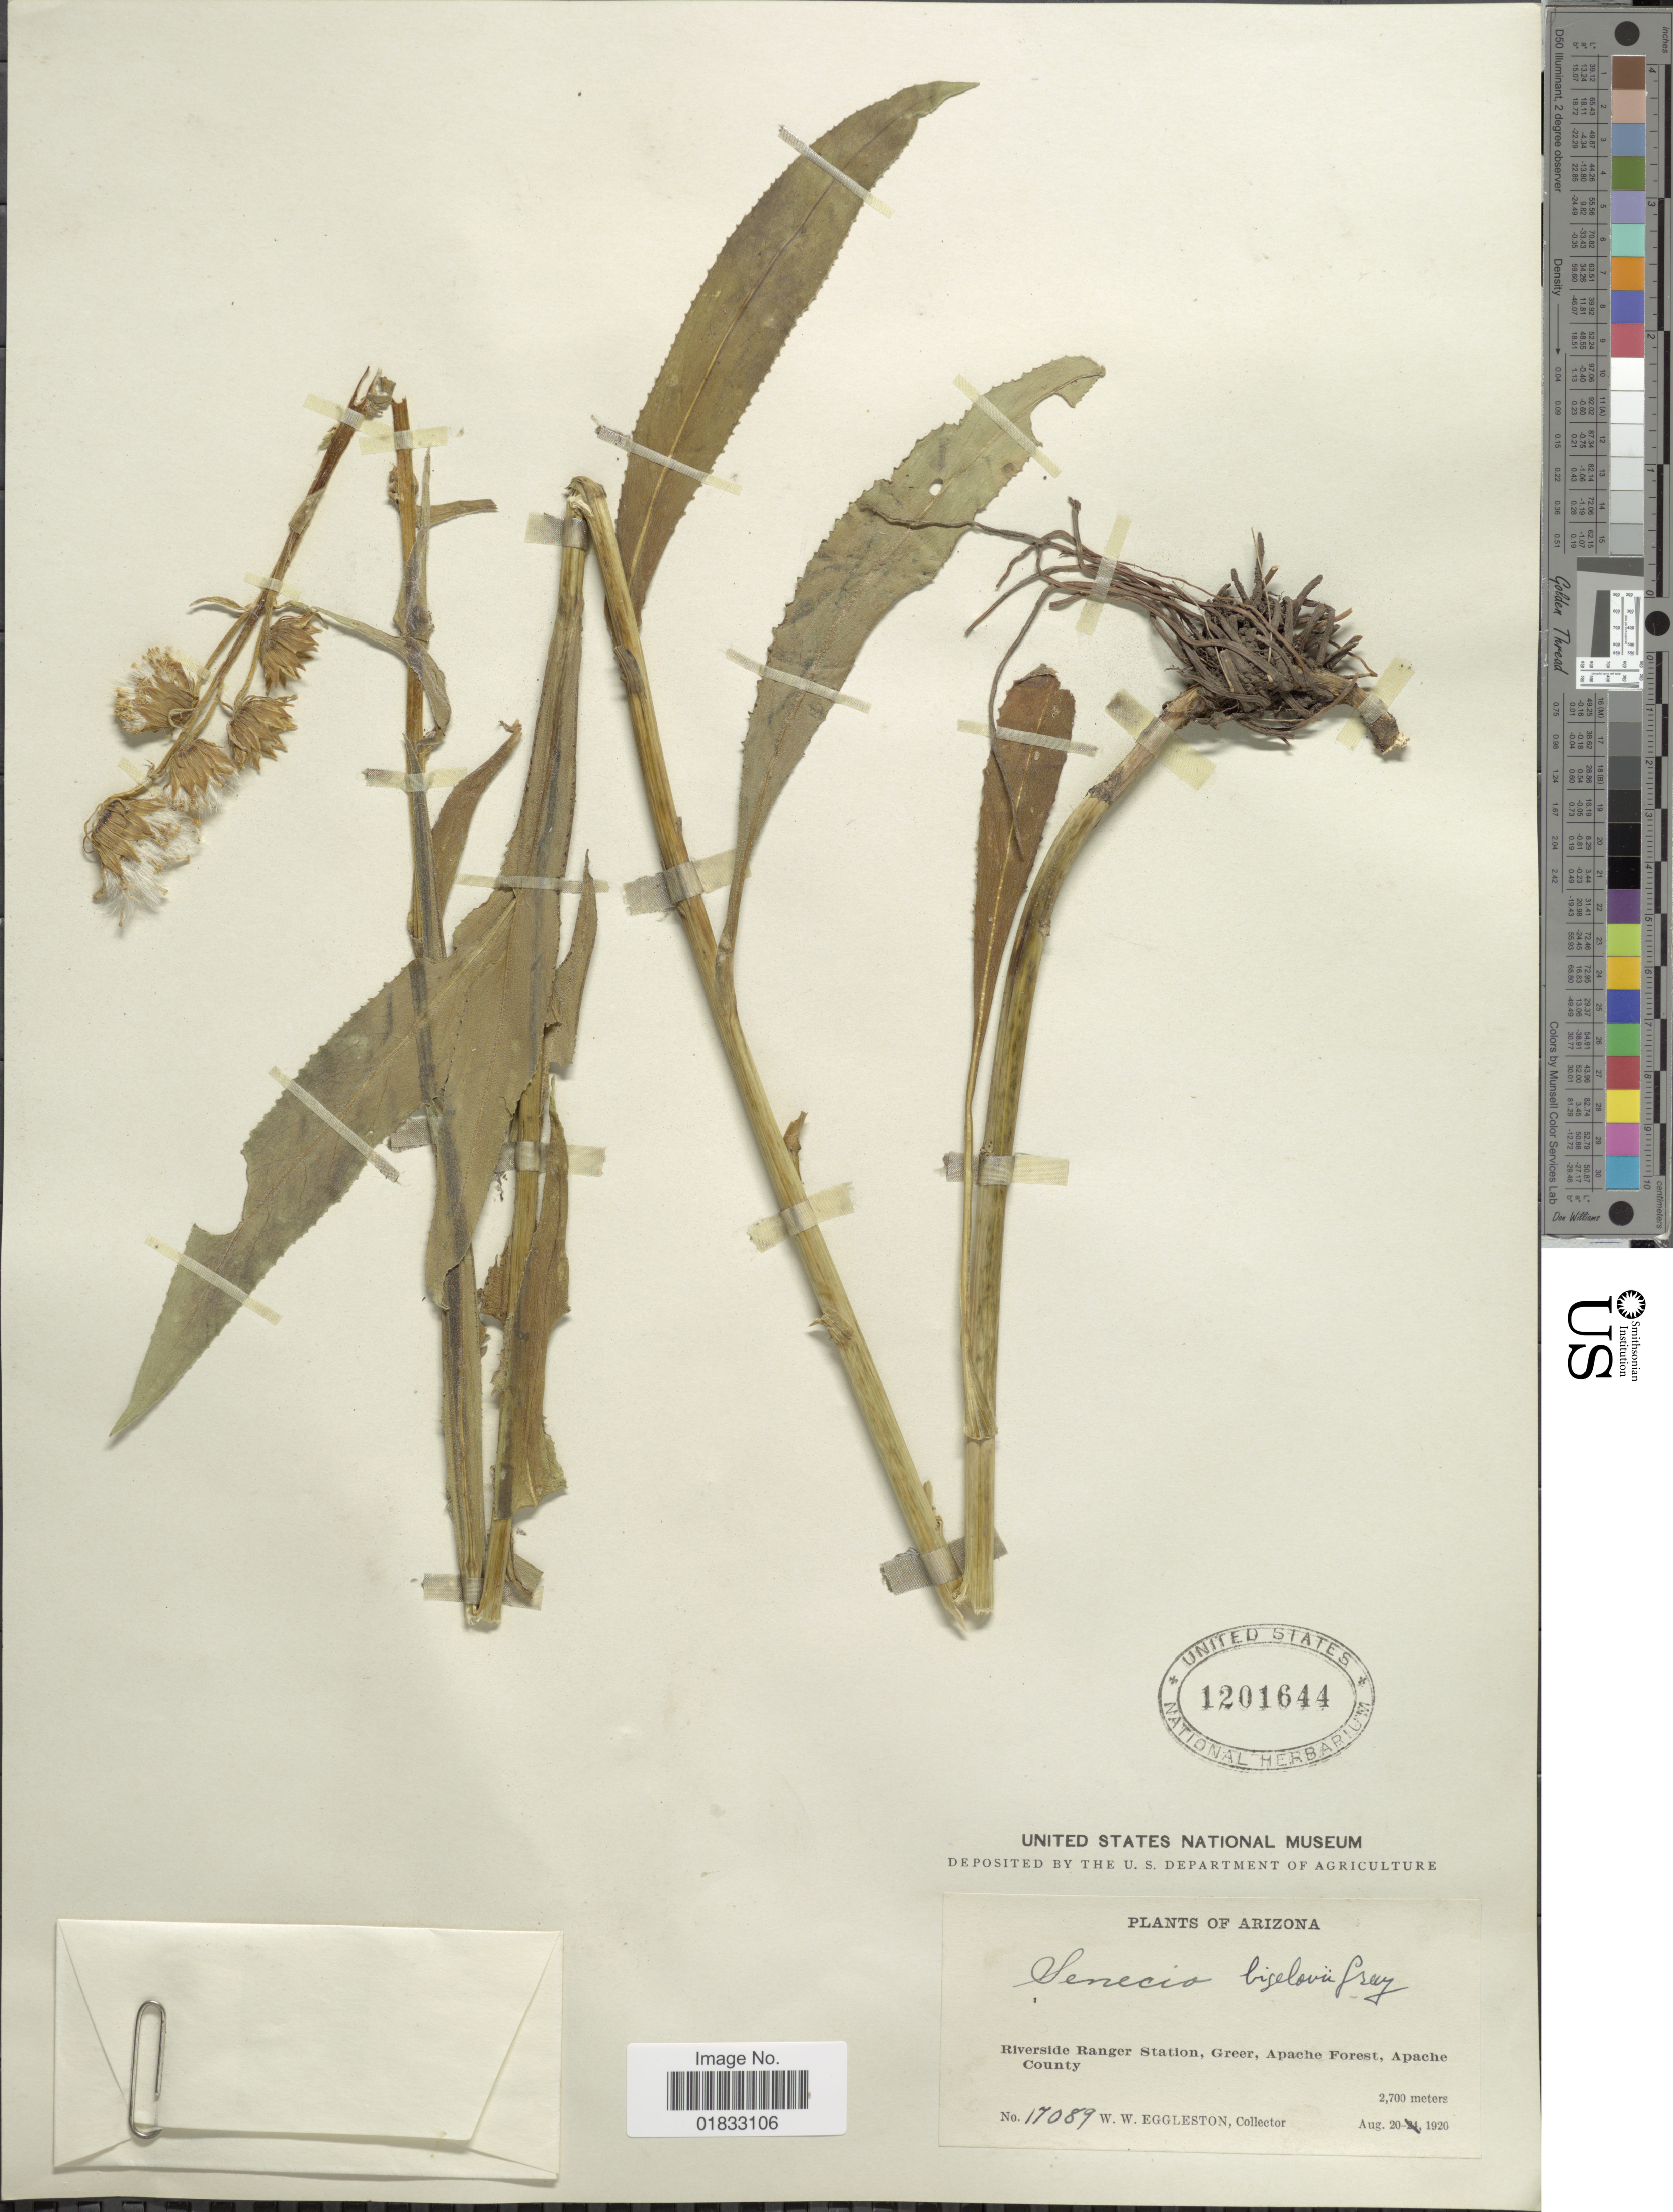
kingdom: Plantae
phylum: Tracheophyta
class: Magnoliopsida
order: Asterales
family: Asteraceae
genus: Senecio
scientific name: Senecio bigelovii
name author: A. Gray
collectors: W. W. Eggleston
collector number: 17089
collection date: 1926-08-20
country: United States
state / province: Arizona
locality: Riverside Ranger Station, Greer, Apache Forest, Apache County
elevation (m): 2700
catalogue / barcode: US 1201644